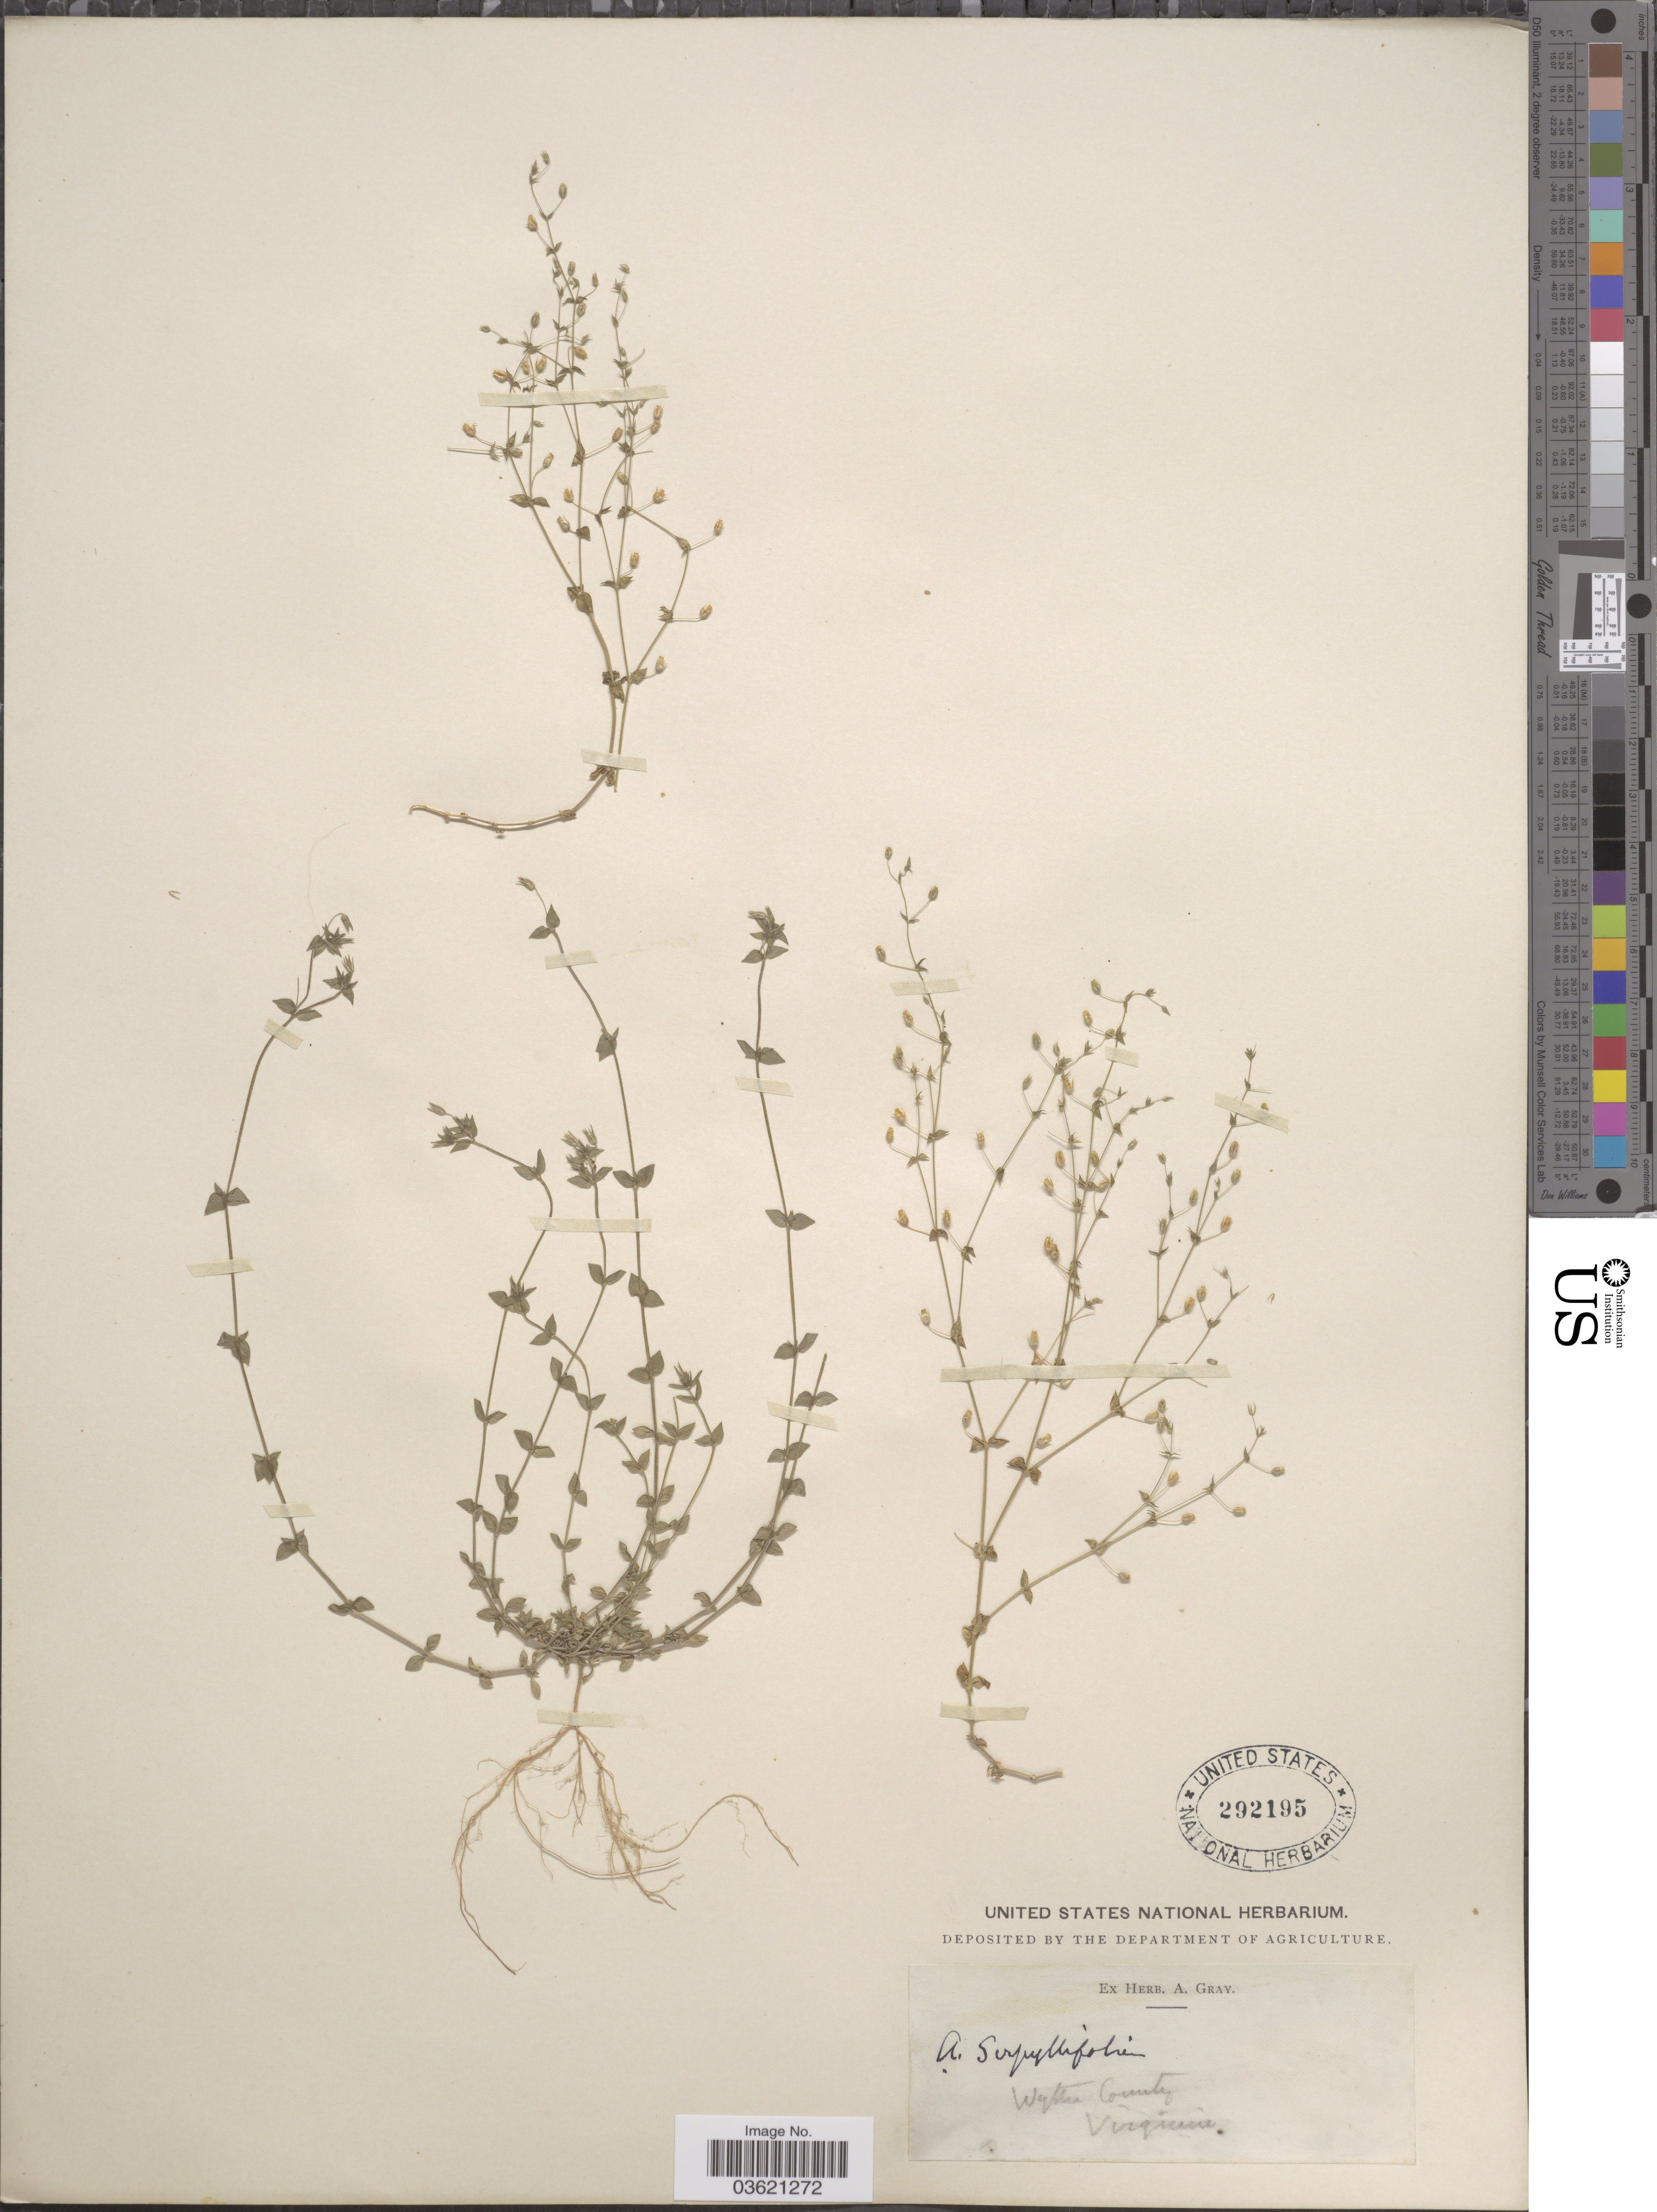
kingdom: Plantae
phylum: Tracheophyta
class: Magnoliopsida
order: Caryophyllales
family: Caryophyllaceae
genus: Arenaria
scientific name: Arenaria serpyllifolia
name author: L.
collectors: ex herb. Gray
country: United States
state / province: Virginia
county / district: Wythe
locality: Wythe County.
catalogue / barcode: US 292195